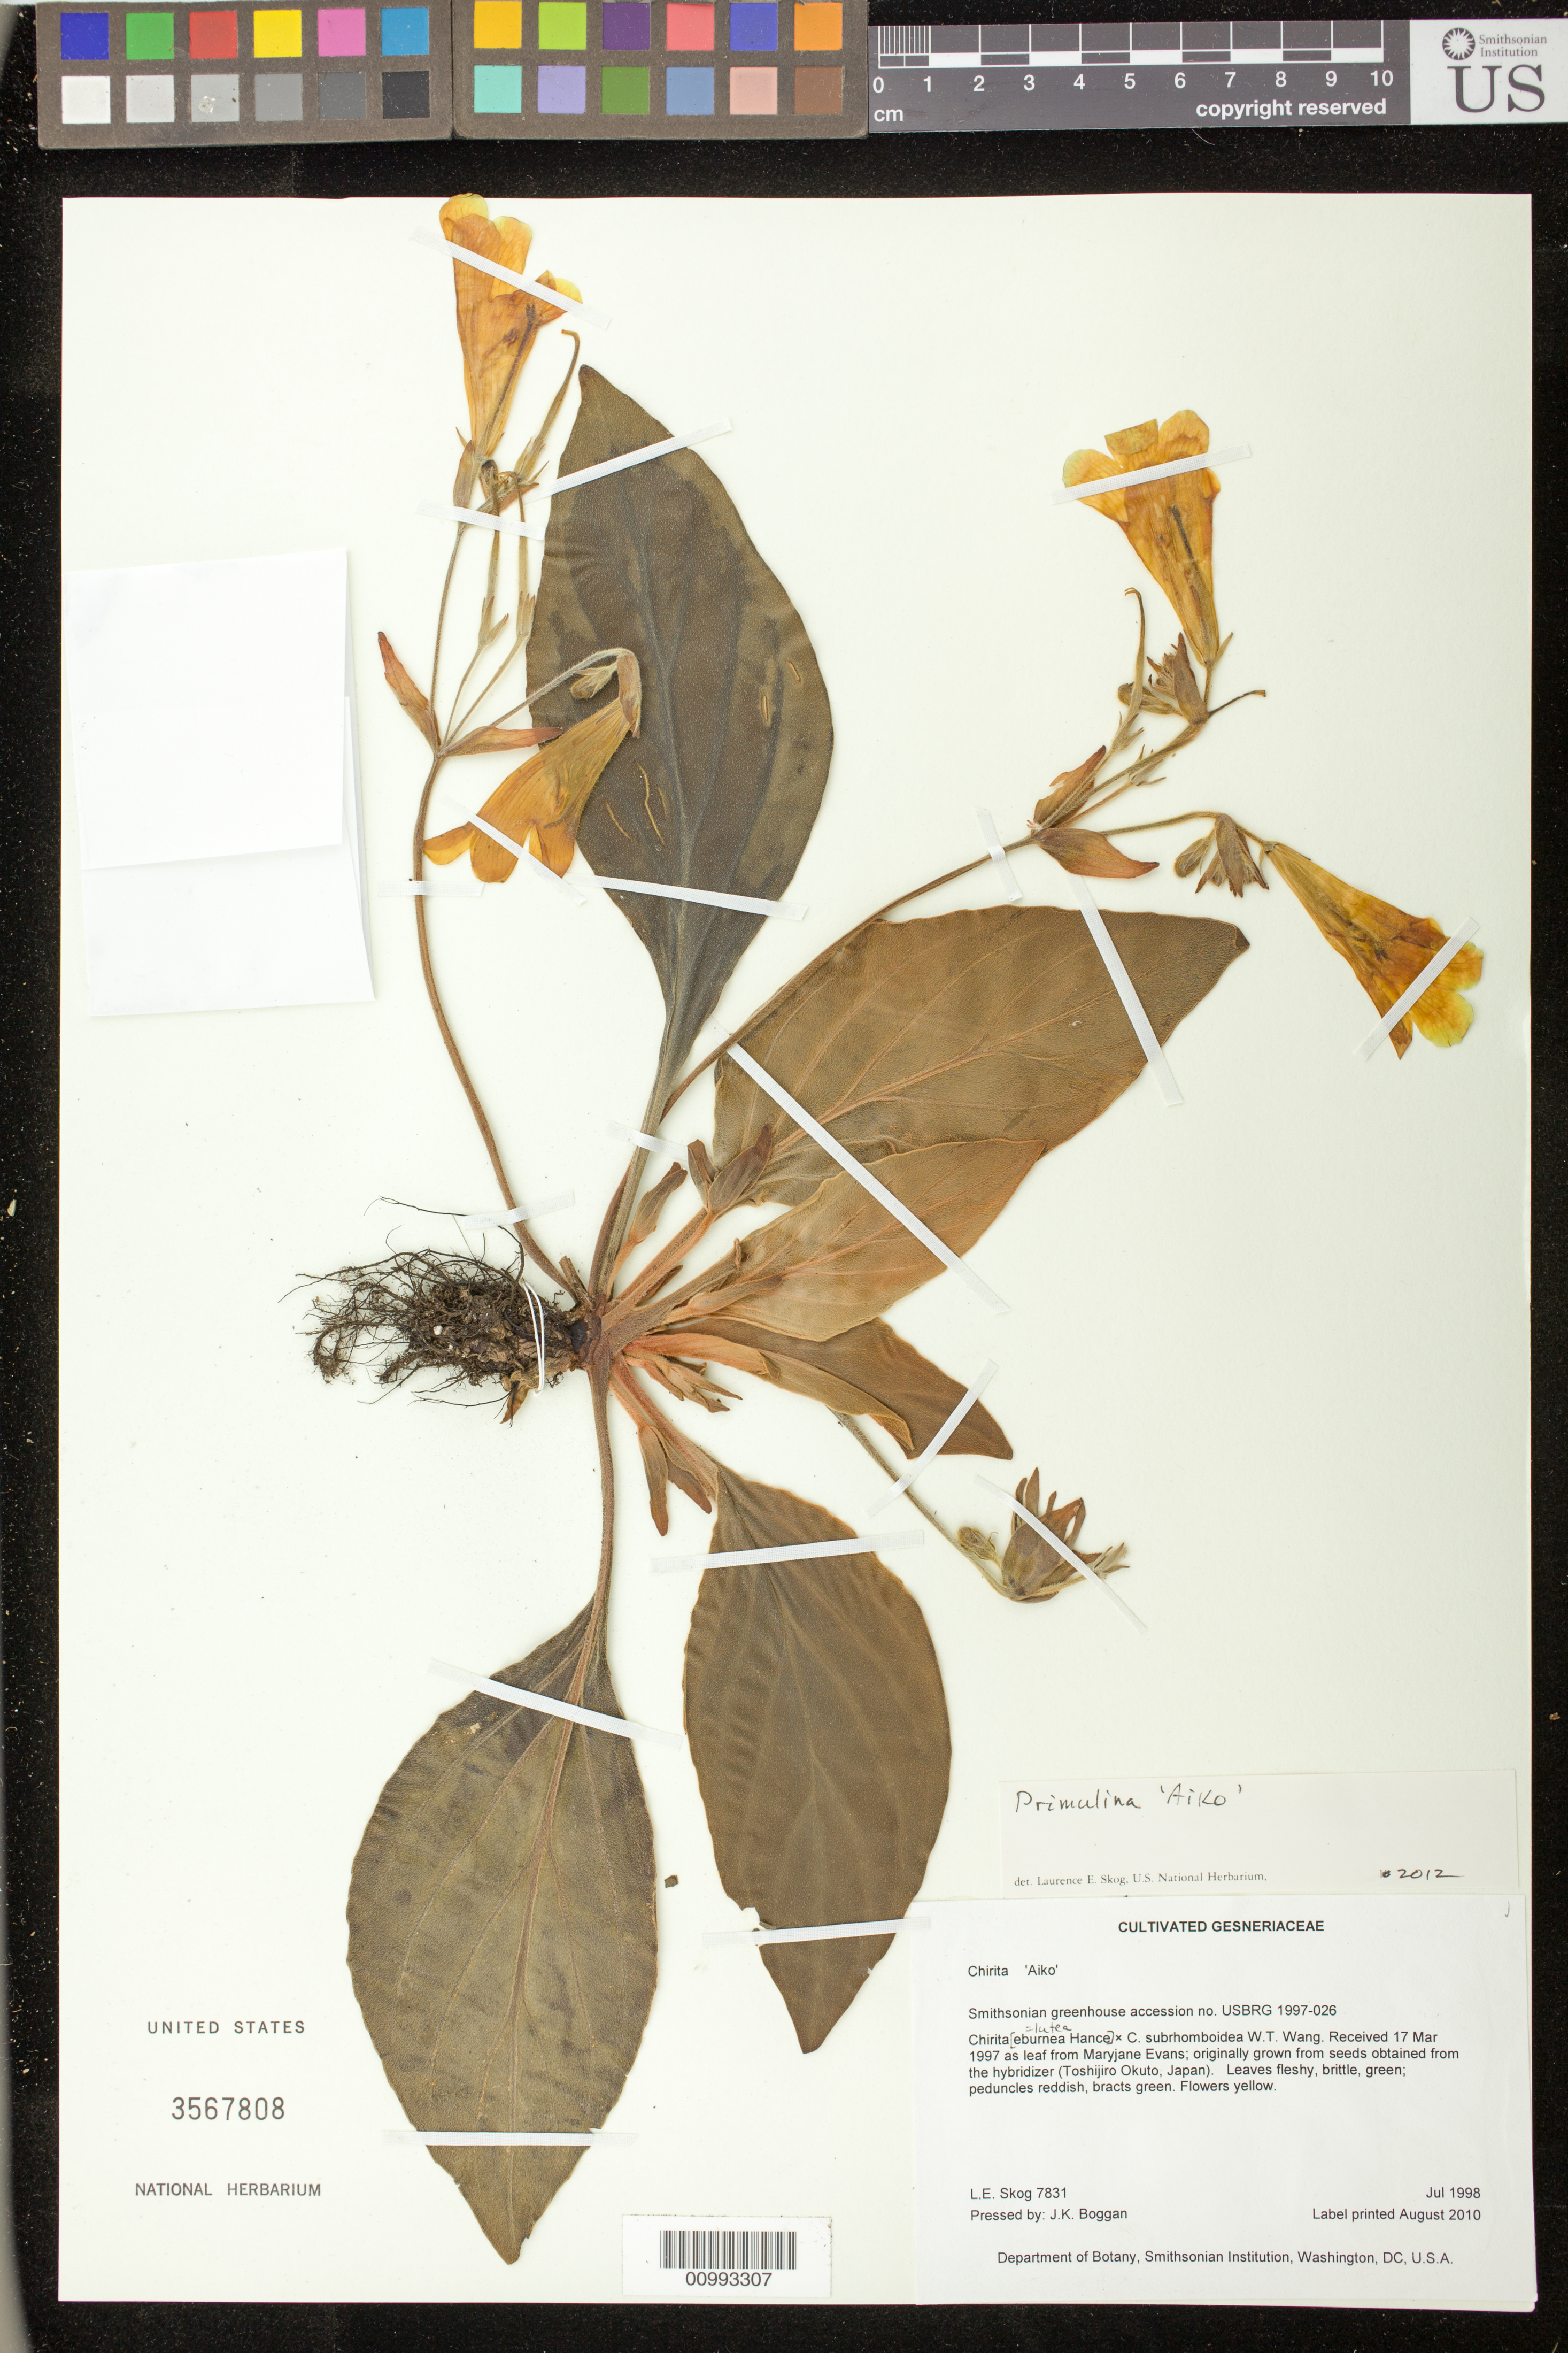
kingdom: Plantae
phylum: Tracheophyta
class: Magnoliopsida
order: Lamiales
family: Gesneriaceae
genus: Primulina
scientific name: Primulina 'Aiko'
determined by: Skog, Laurence E.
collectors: L. E. Skog & J. K. Boggan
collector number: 7831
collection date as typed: Jul 1998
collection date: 1998-07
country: United States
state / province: District of Columbia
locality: Department of Botany, Smithsonian Institution, Washington, DC, U.S.A.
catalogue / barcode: US 3567808